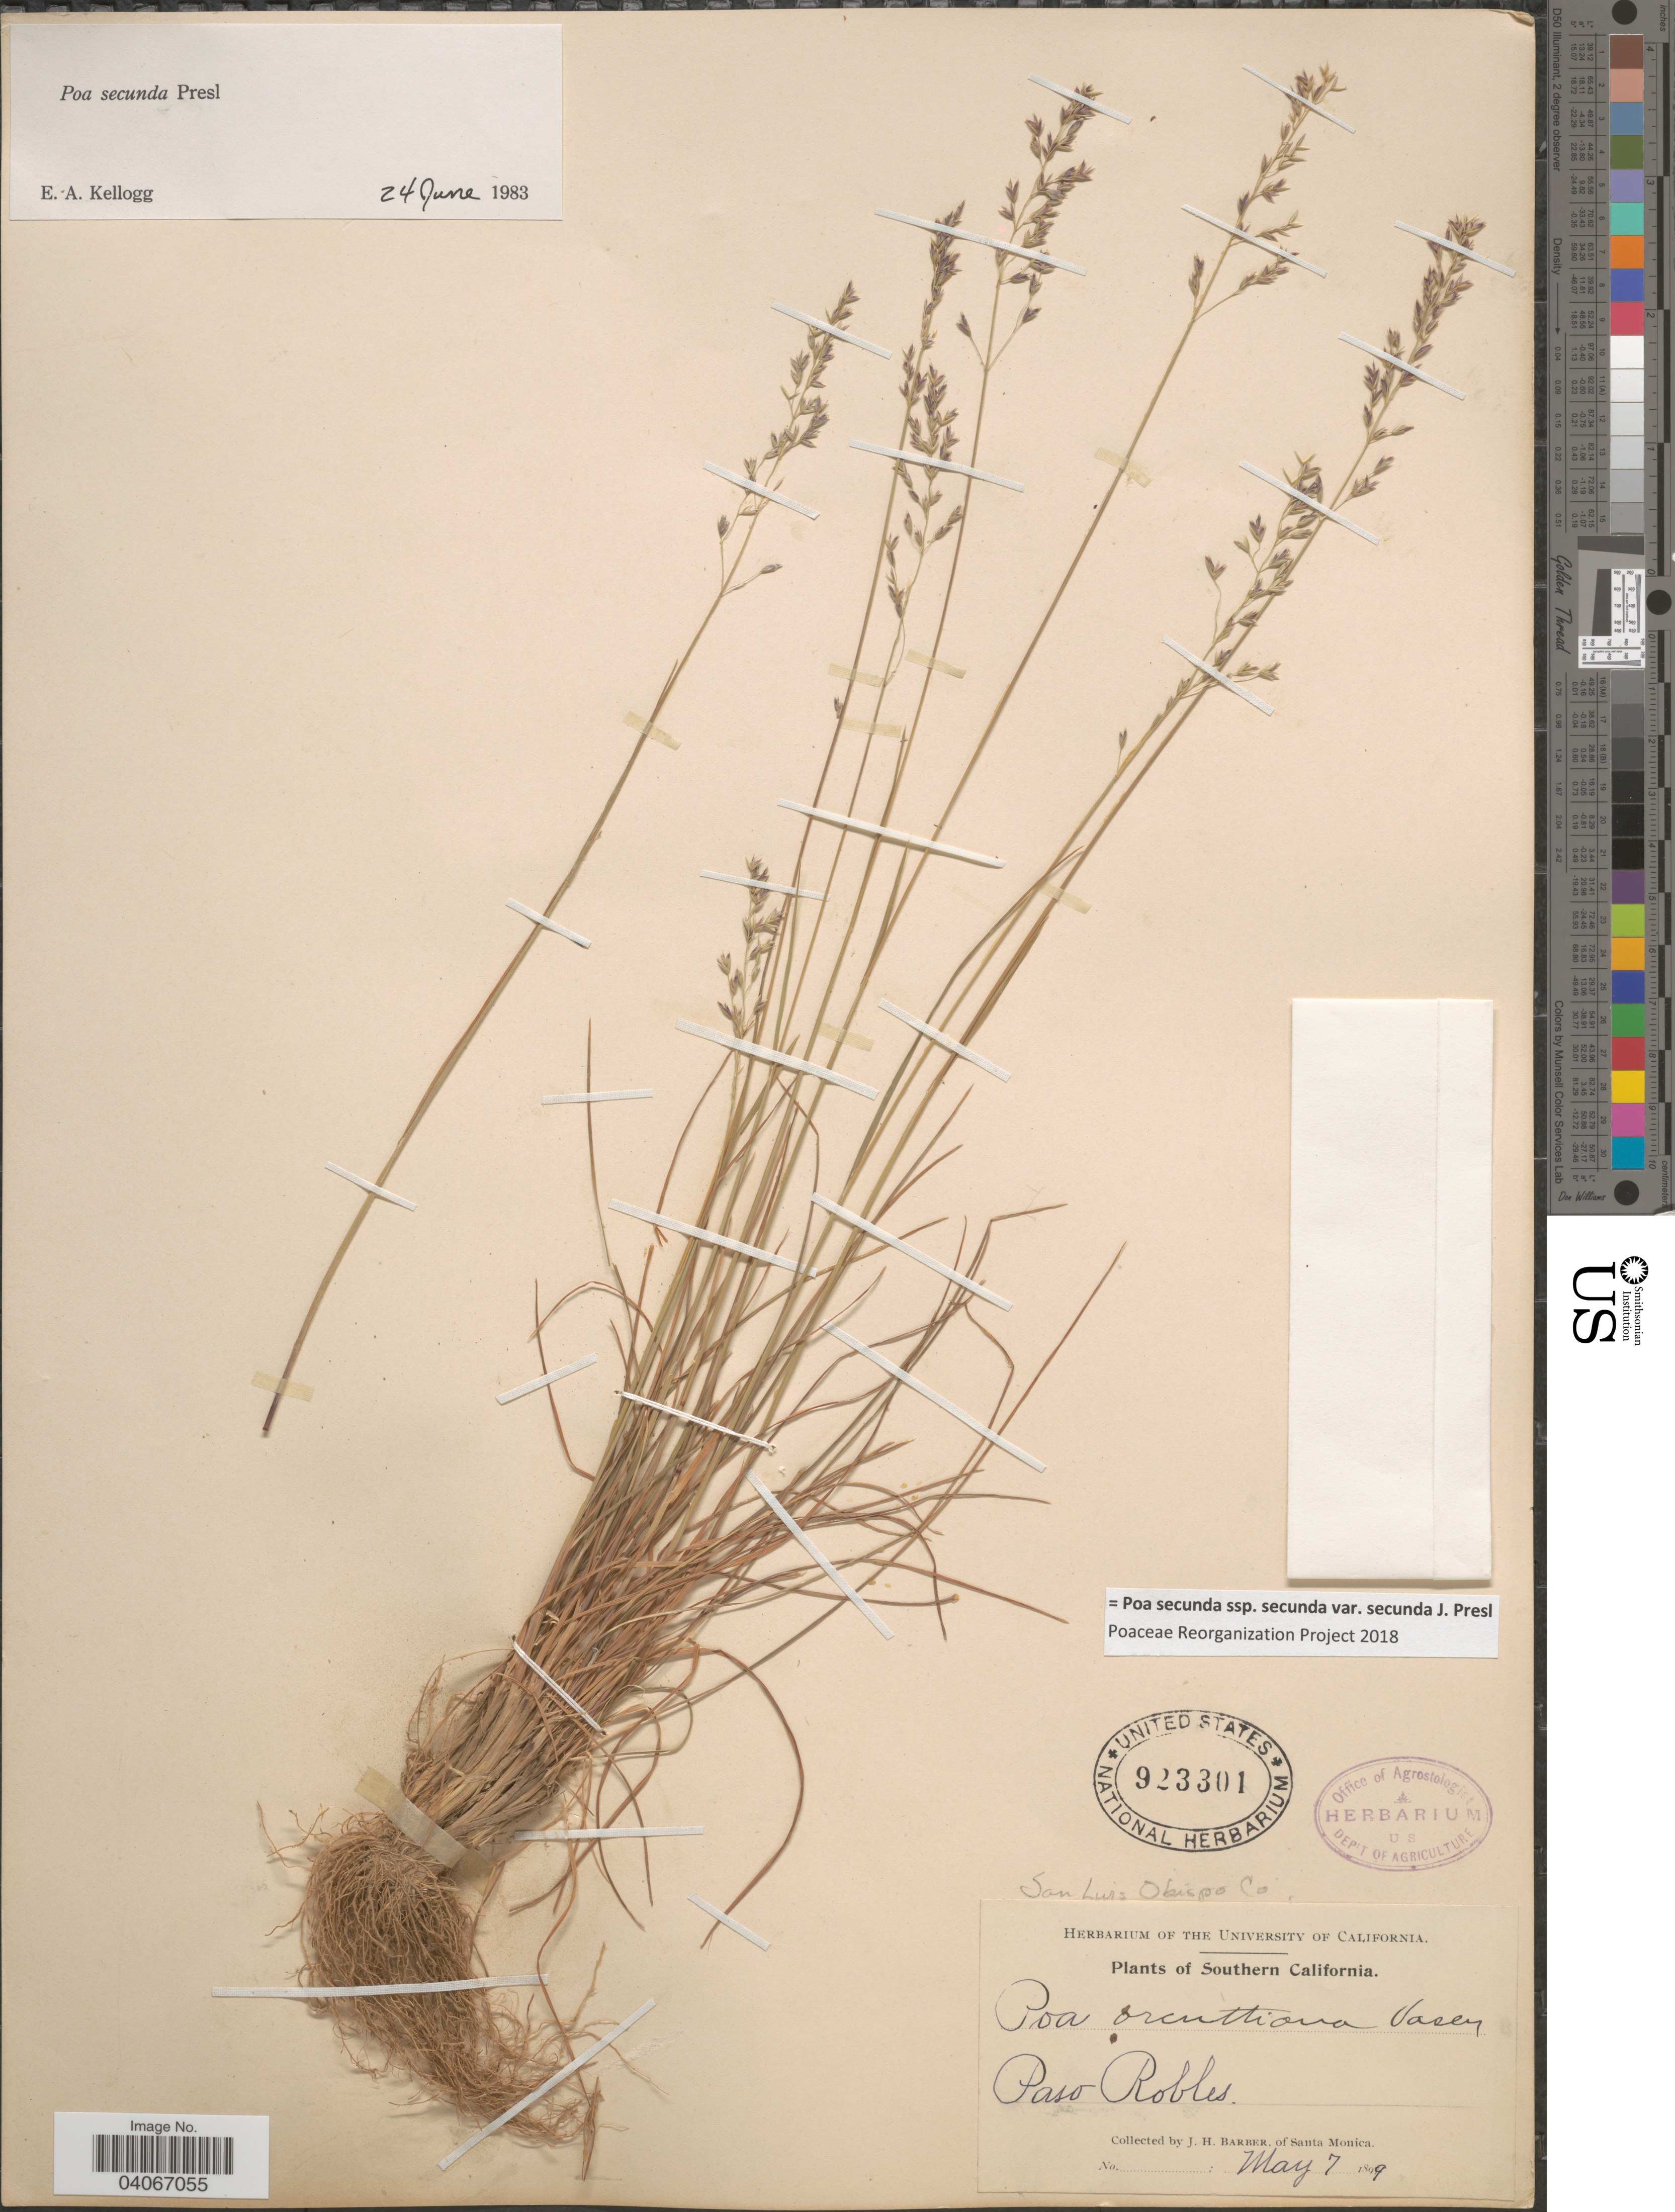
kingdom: Plantae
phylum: Tracheophyta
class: Liliopsida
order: Poales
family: Poaceae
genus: Poa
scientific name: Poa secunda subsp. secunda var. secunda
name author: J. Presl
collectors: J. Barber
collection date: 1899-05-07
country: United States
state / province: California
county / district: San Luis Obispo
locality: Southern California. Paso Robles. San Luis Obispo Co.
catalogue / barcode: US 923301